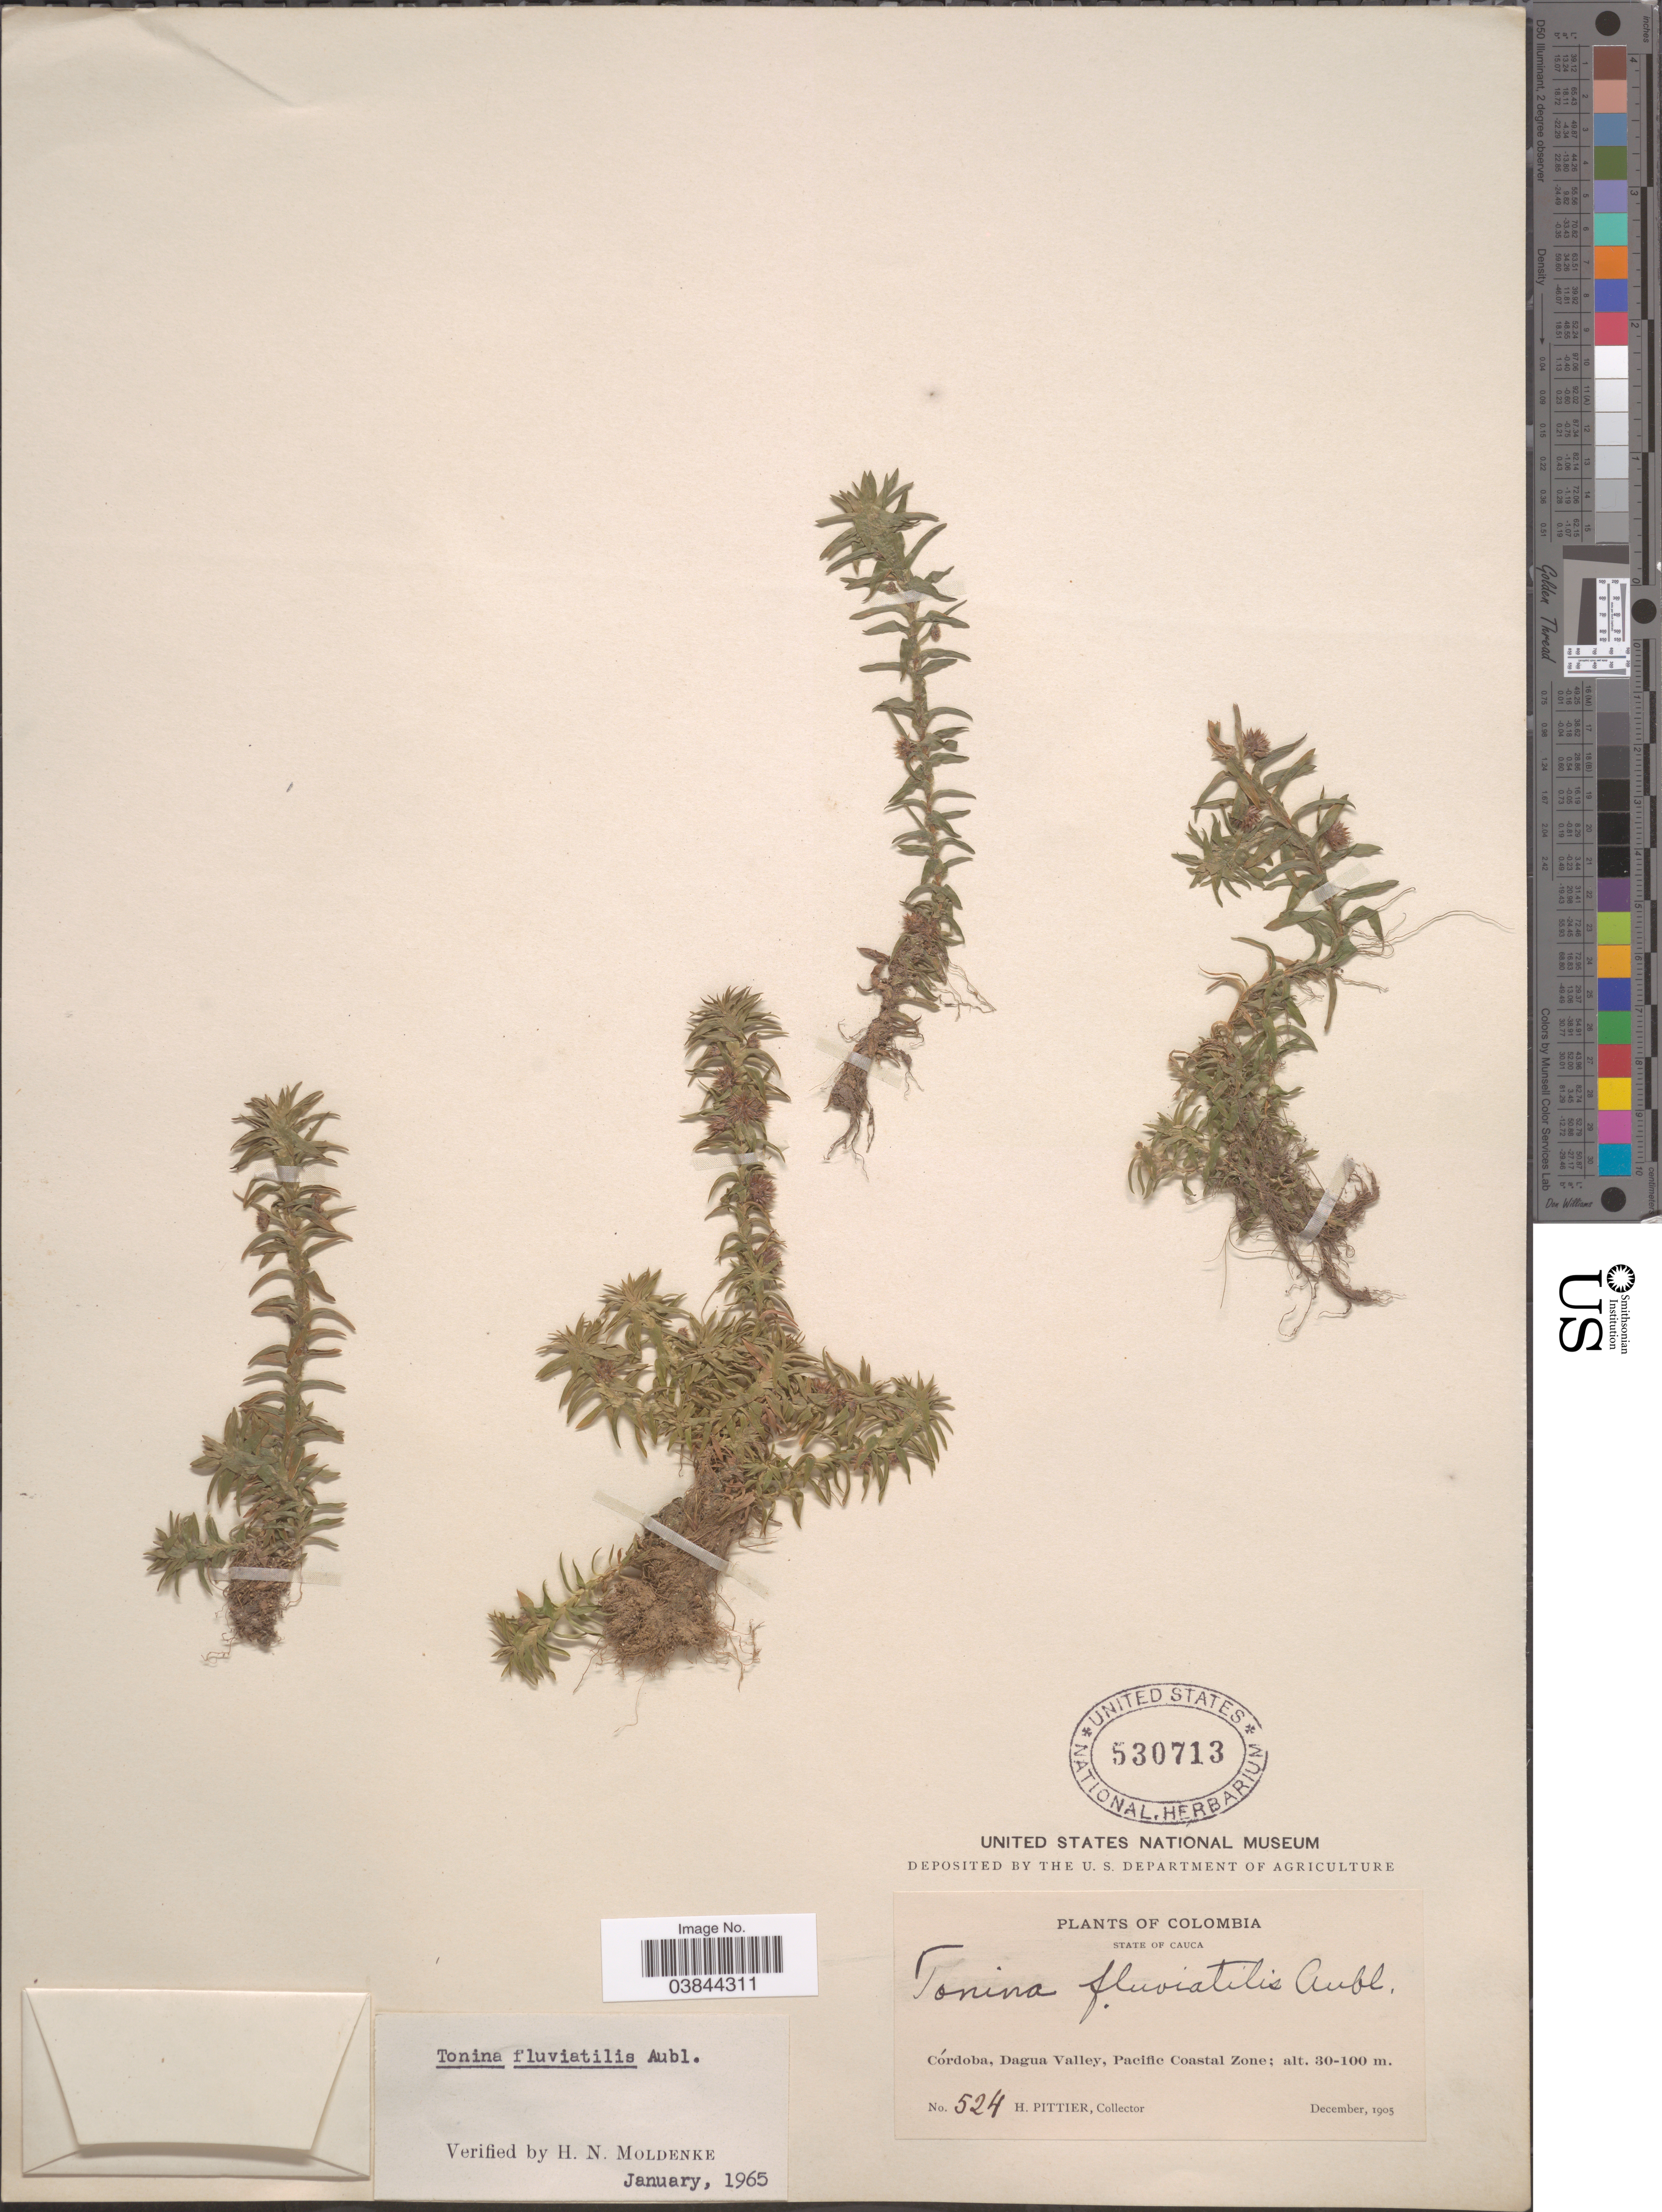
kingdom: Plantae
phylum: Tracheophyta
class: Liliopsida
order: Poales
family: Eriocaulaceae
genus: Tonina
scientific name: Tonina fluviatilis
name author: Aubl.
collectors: H. F. Pittier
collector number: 524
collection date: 1905-12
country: Colombia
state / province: Cauca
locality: Córdoba, Dagua Valley, Pacific Coastal Zone.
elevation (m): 30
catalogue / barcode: US 530713